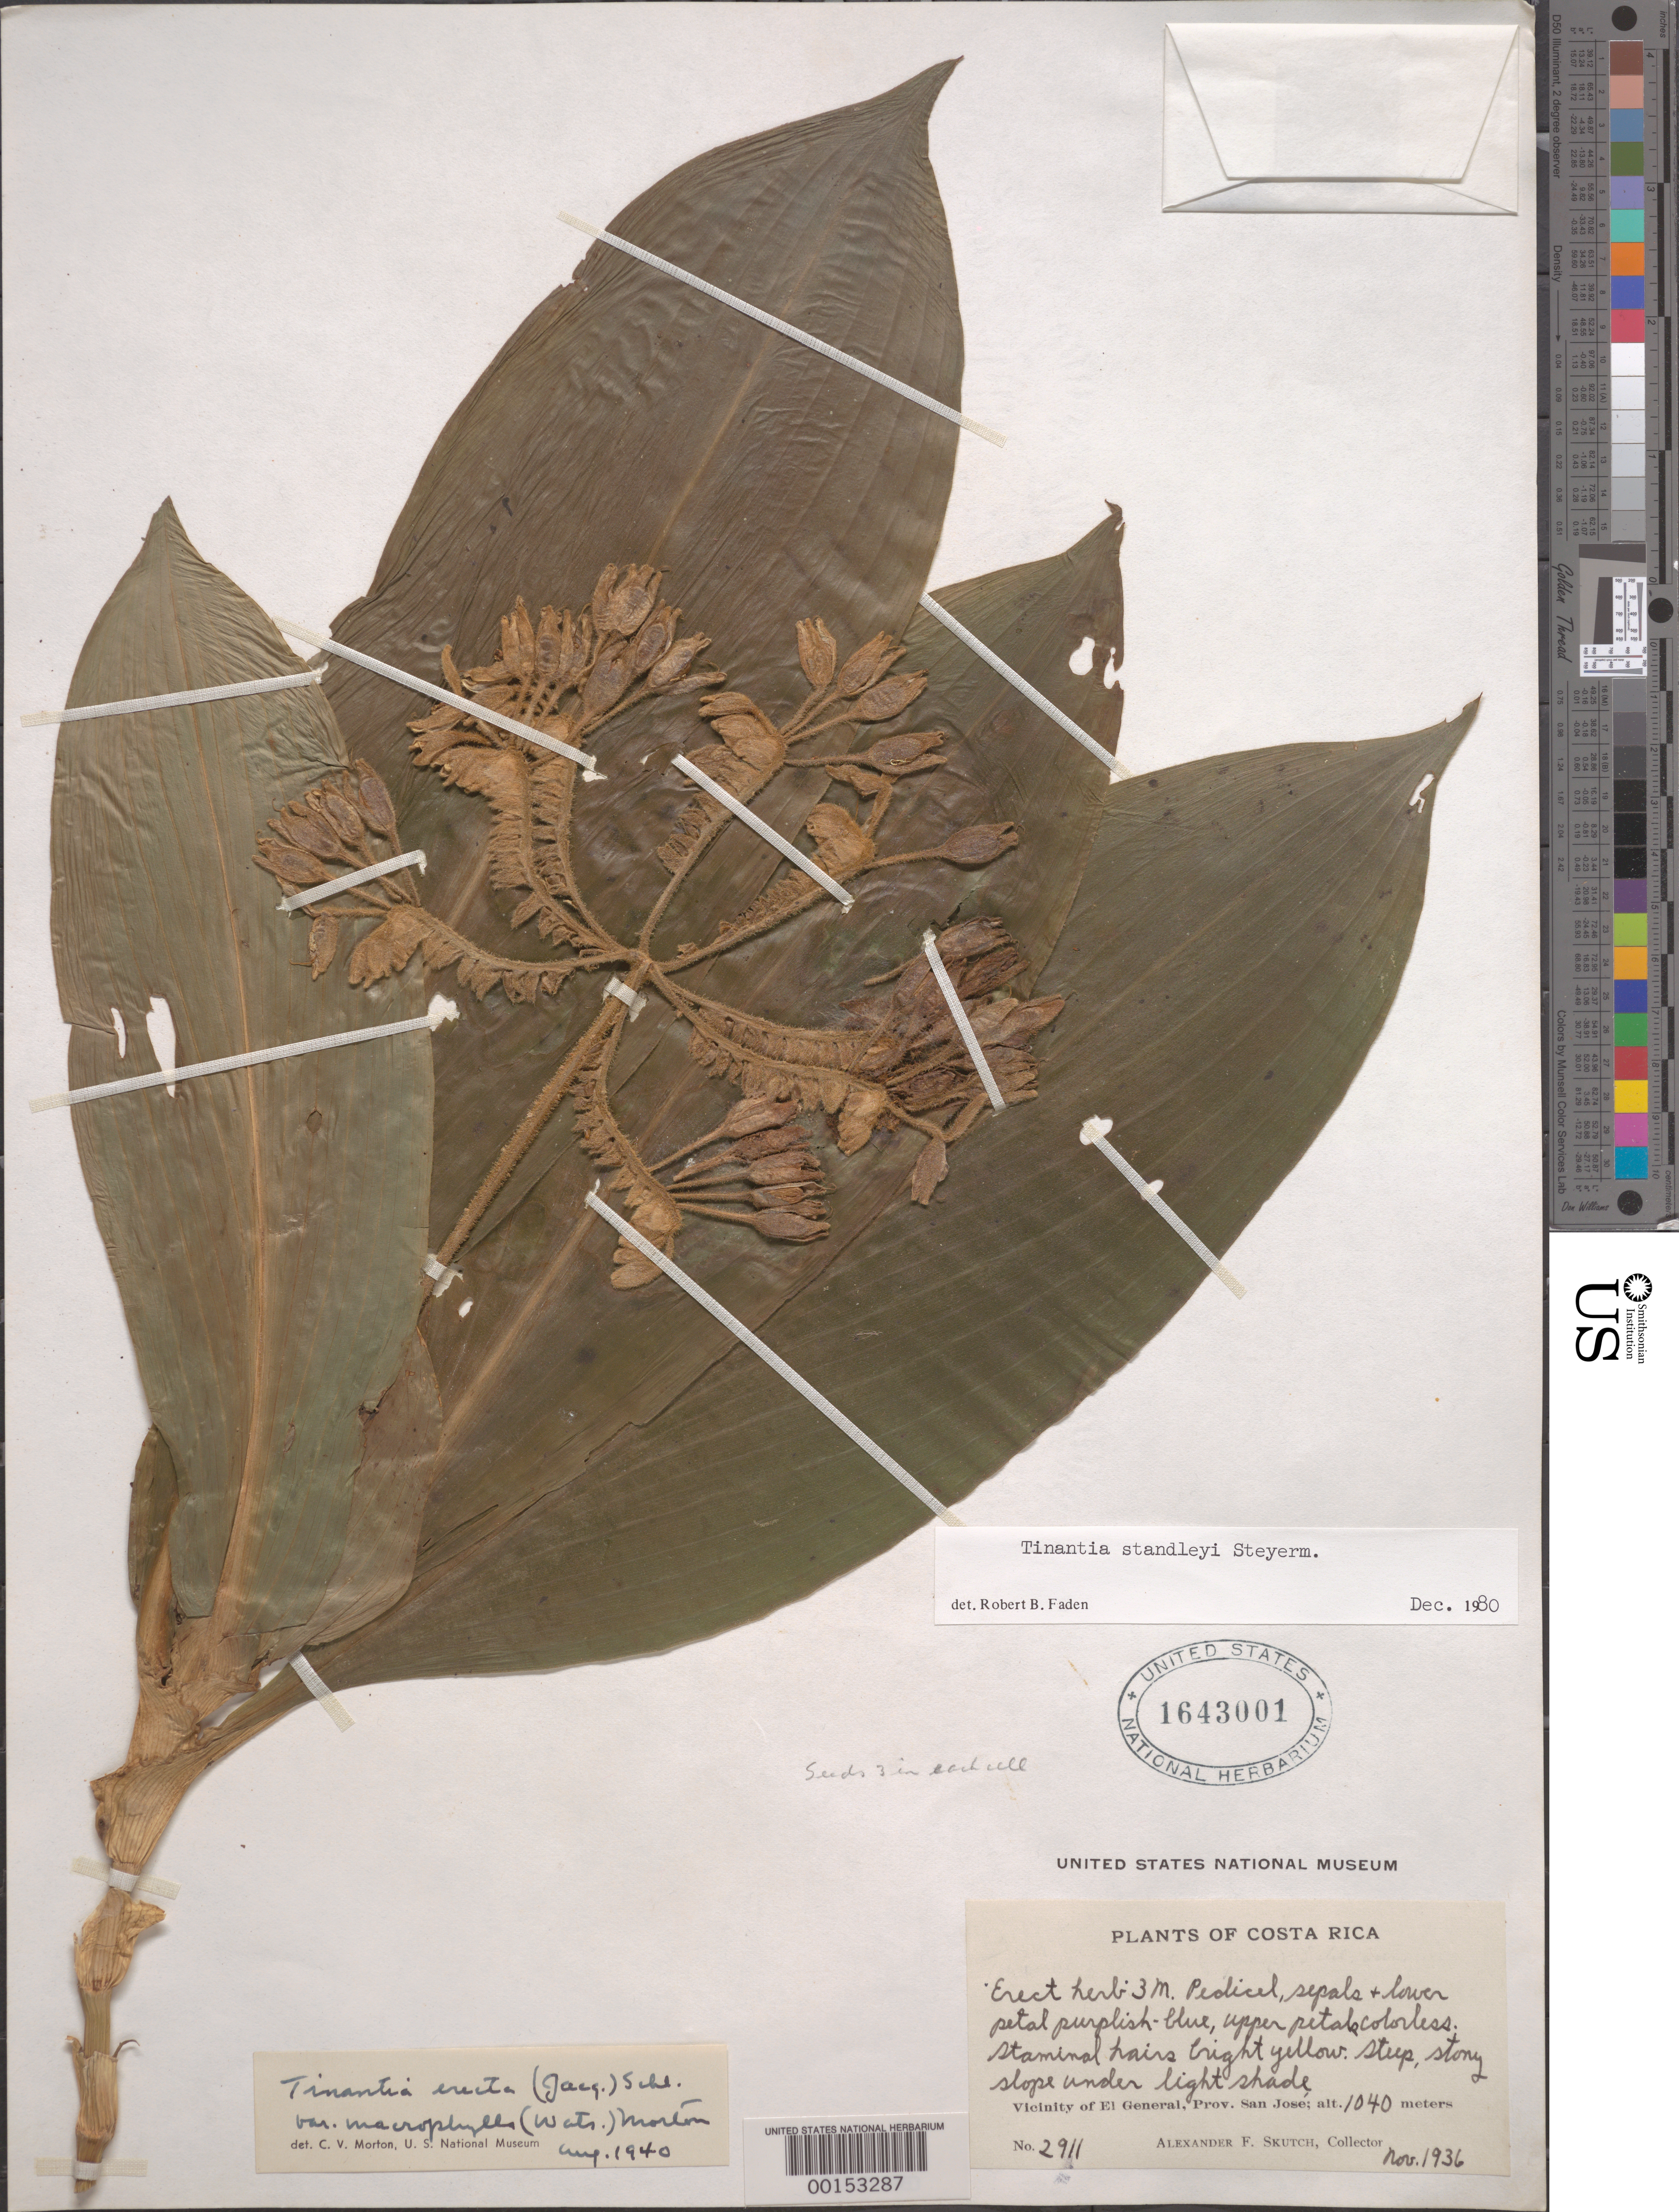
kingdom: Plantae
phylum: Tracheophyta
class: Liliopsida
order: Commelinales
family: Commelinaceae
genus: Tinantia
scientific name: Tinantia standleyi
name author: Steyerm.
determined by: Faden, Robert B., (US), Smithsonian Institution - National Museum of Natural History (UNITED STATES)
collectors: A. F. Skutch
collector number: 2911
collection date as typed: Nov 1936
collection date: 1936-11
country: Costa Rica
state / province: San José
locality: El General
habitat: Steep, stoney sloope, partial shade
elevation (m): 1040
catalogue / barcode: US 1643001